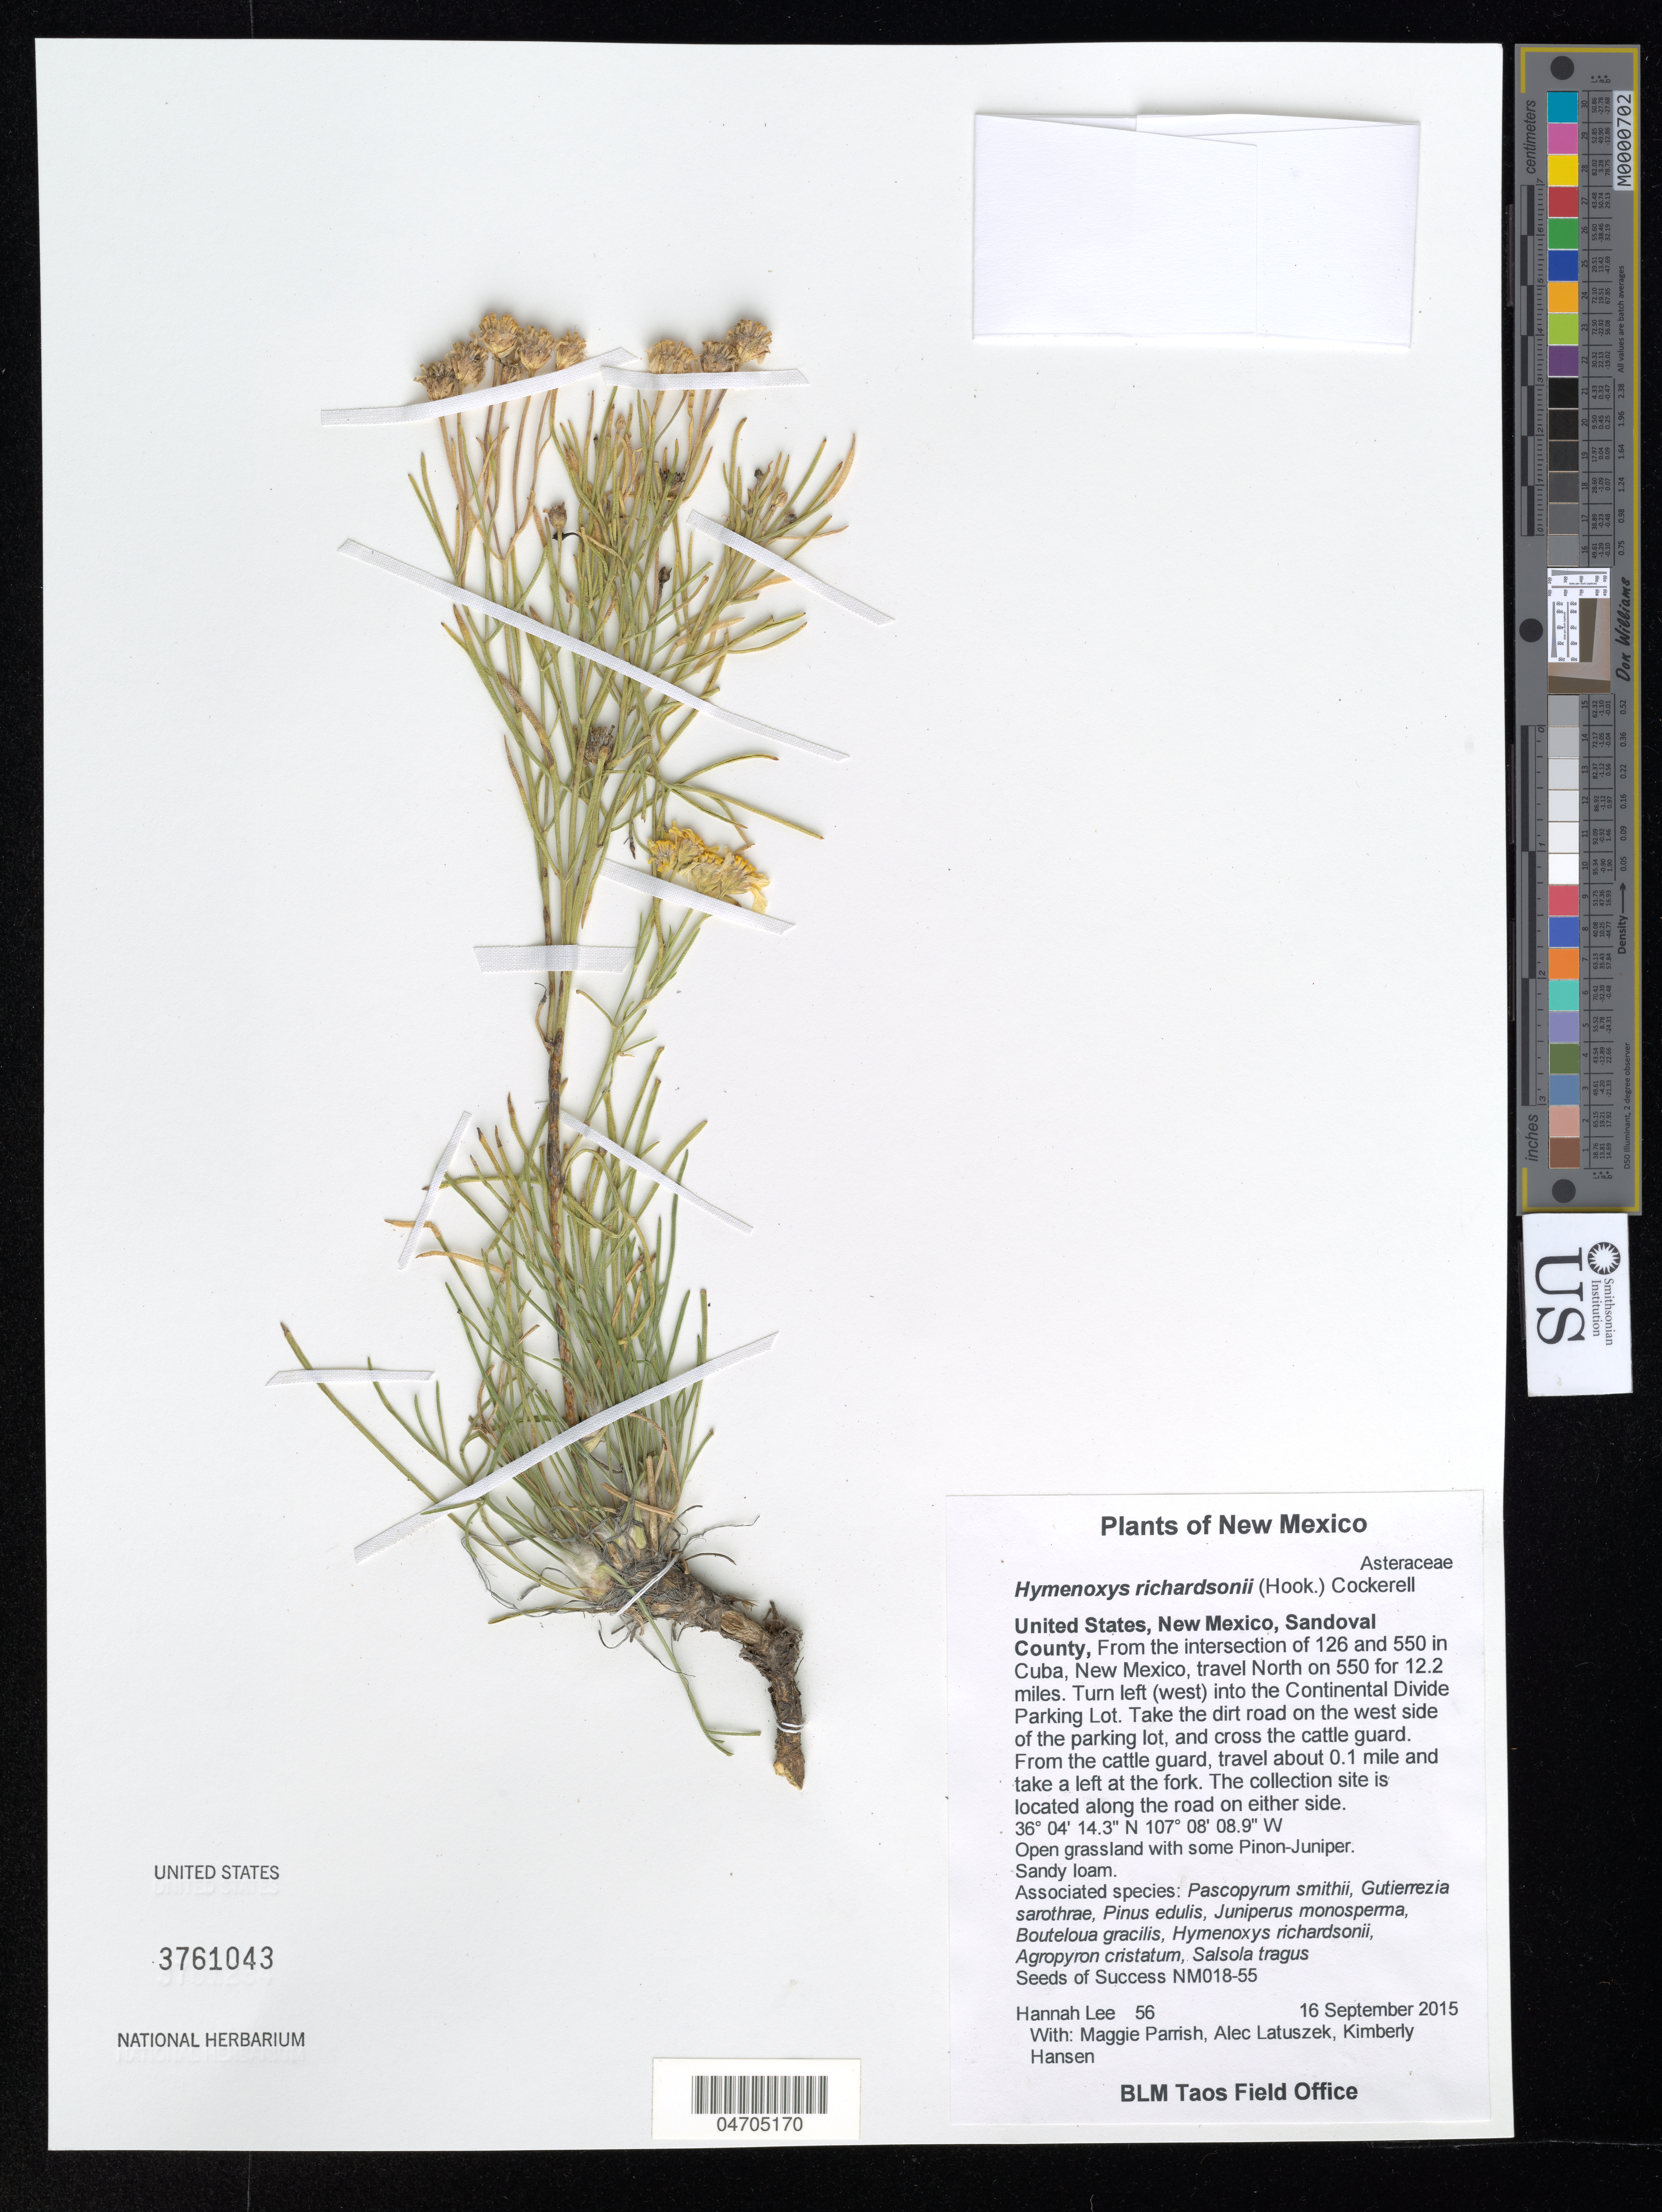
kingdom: Plantae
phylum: Tracheophyta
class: Magnoliopsida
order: Asterales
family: Asteraceae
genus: Hymenoxys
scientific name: Hymenoxys richardsonii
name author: (Hook.) Cockerell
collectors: H. Lee, M. Parrish, A. Latuszek & K. Hansen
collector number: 56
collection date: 2015-09-16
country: United States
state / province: New Mexico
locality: Sandoval County, From the intersection of 126 and 550 in Cuba, New Mexico, travel North on 550 for 12.2 miles. Turn left (west) into the Continental Divide Parking Lot. Take the dirt road on the west side of the parking lot, and cross the cattle guard. From the cattle guard, travel about 0.1 mile and take a left at the fork. The collection site is located along the road on either side.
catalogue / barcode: US 3761043